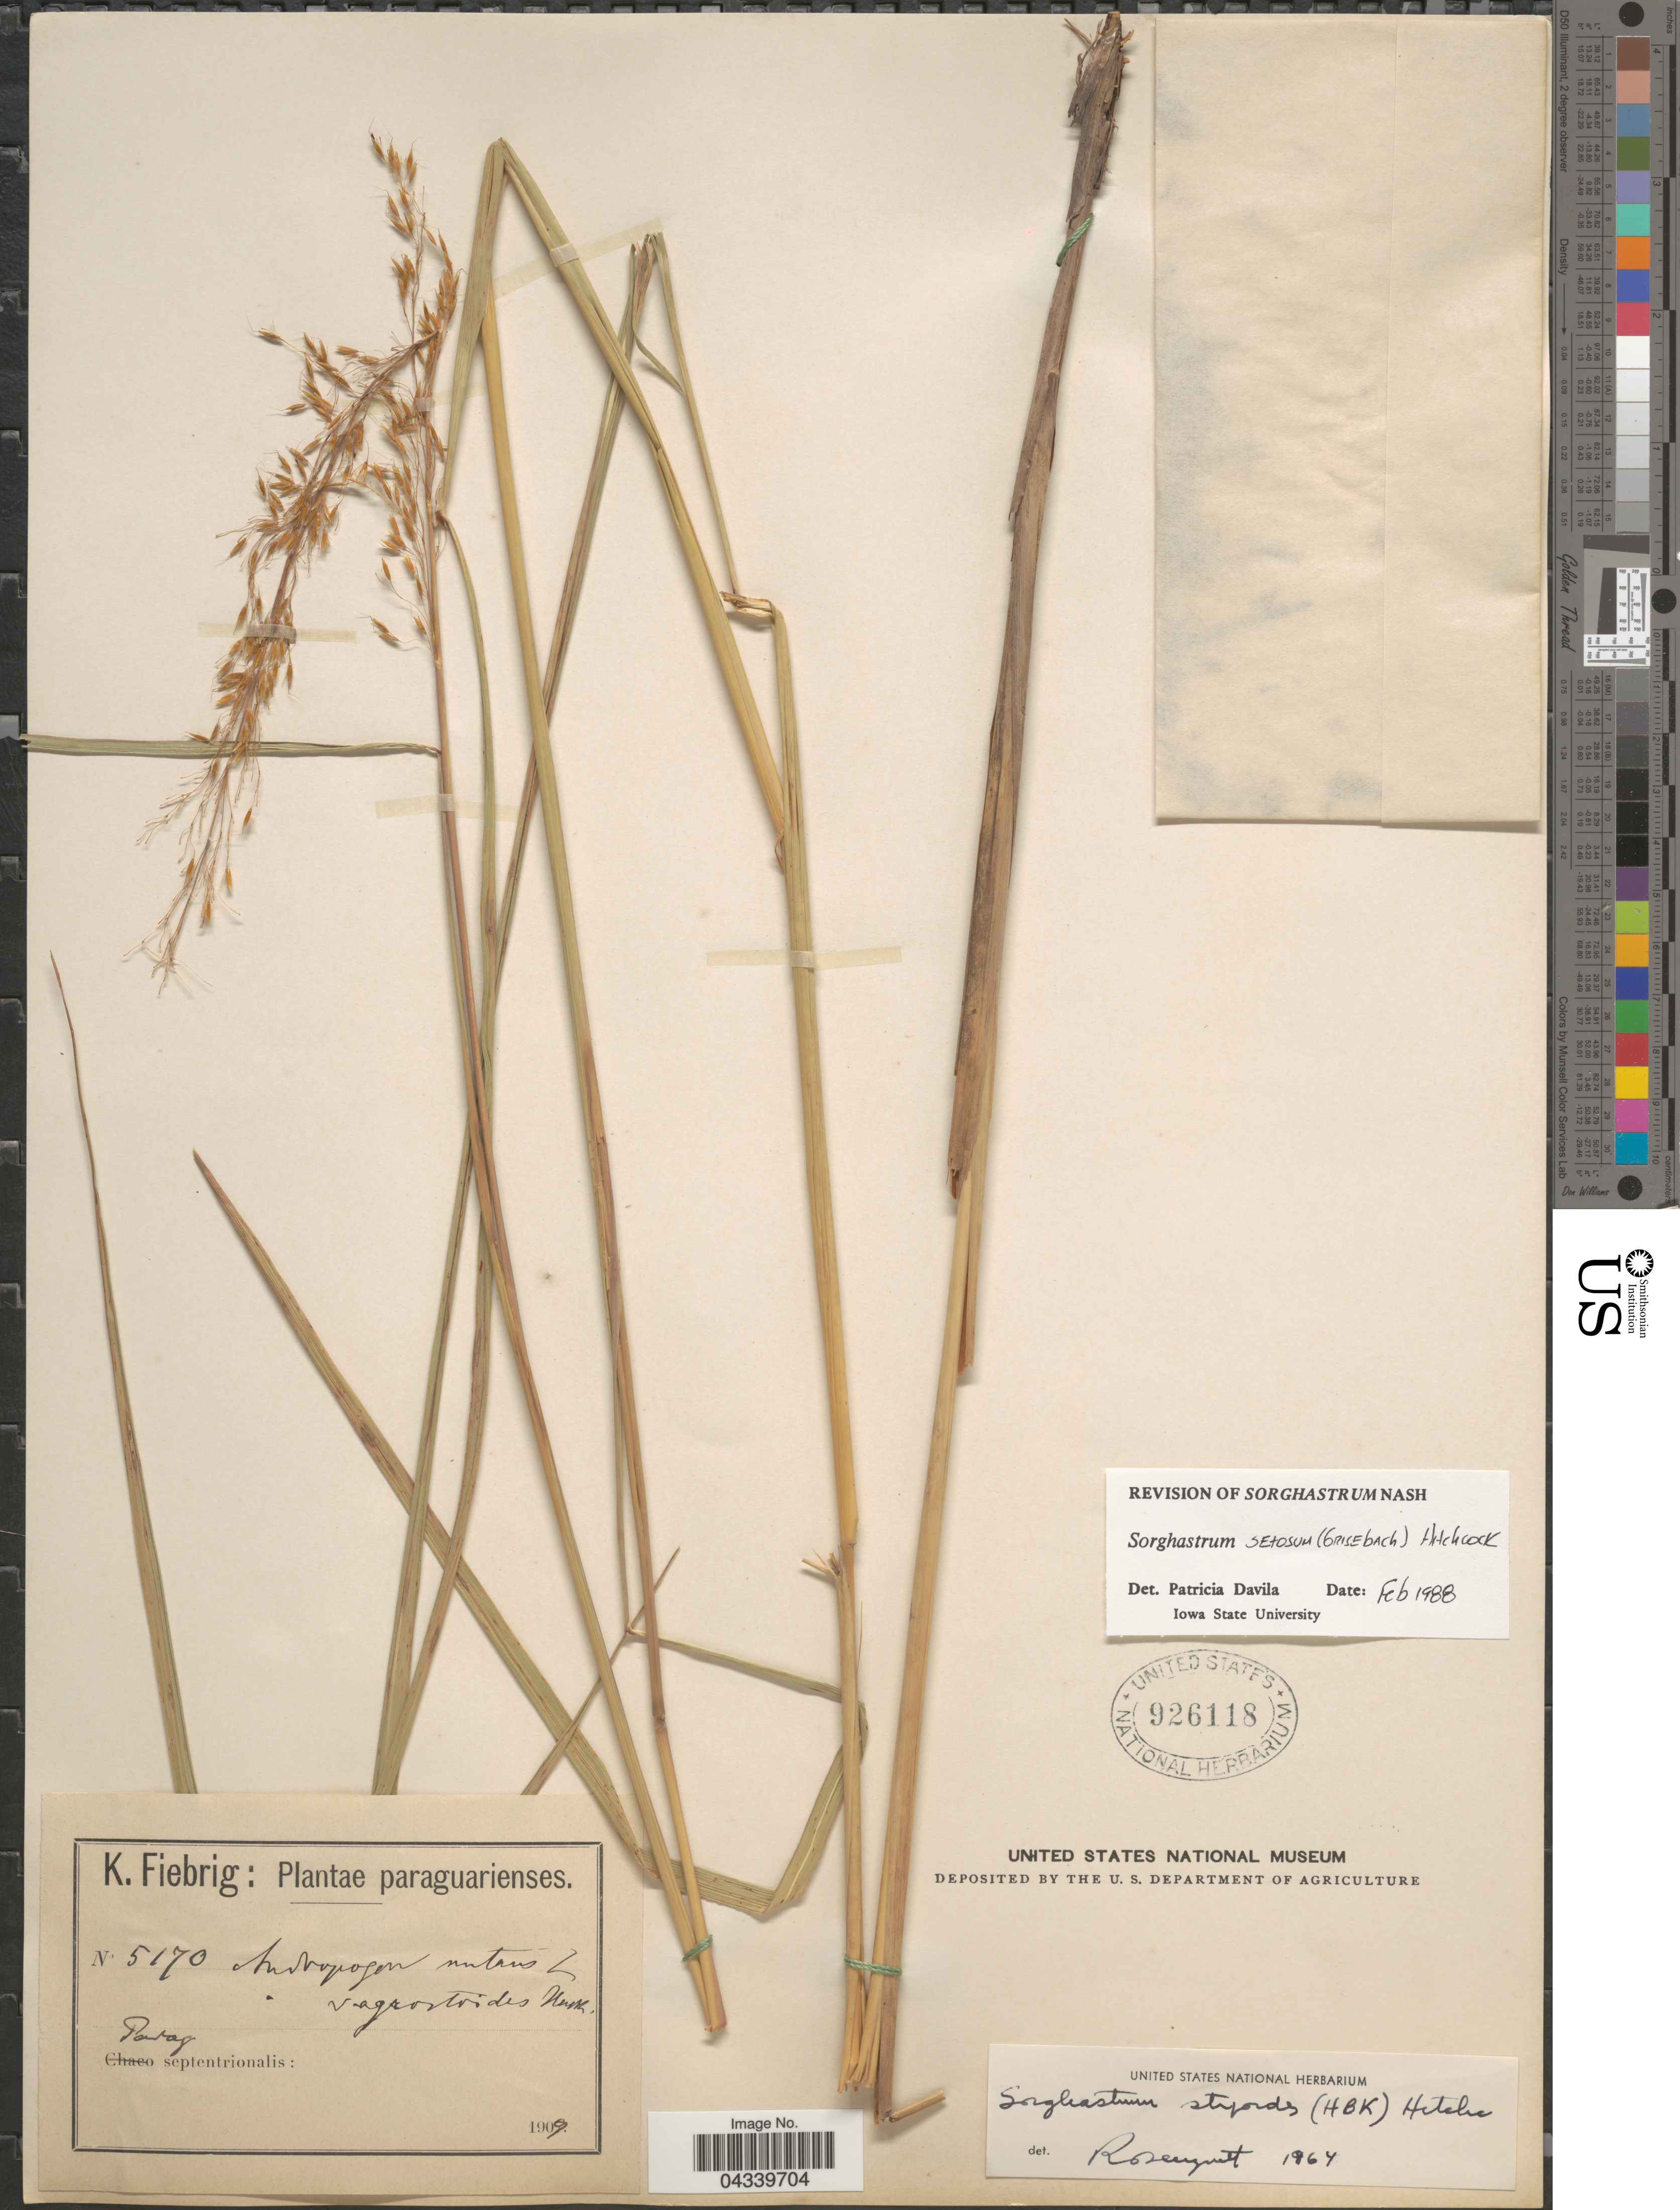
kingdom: Plantae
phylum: Tracheophyta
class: Liliopsida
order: Poales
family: Poaceae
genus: Sorghastrum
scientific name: Sorghastrum setosum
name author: (Griseb.) Hitchc.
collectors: K. Fiebrig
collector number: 5170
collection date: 1907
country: Paraguay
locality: Parag septentrionalis.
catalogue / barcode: US 926118